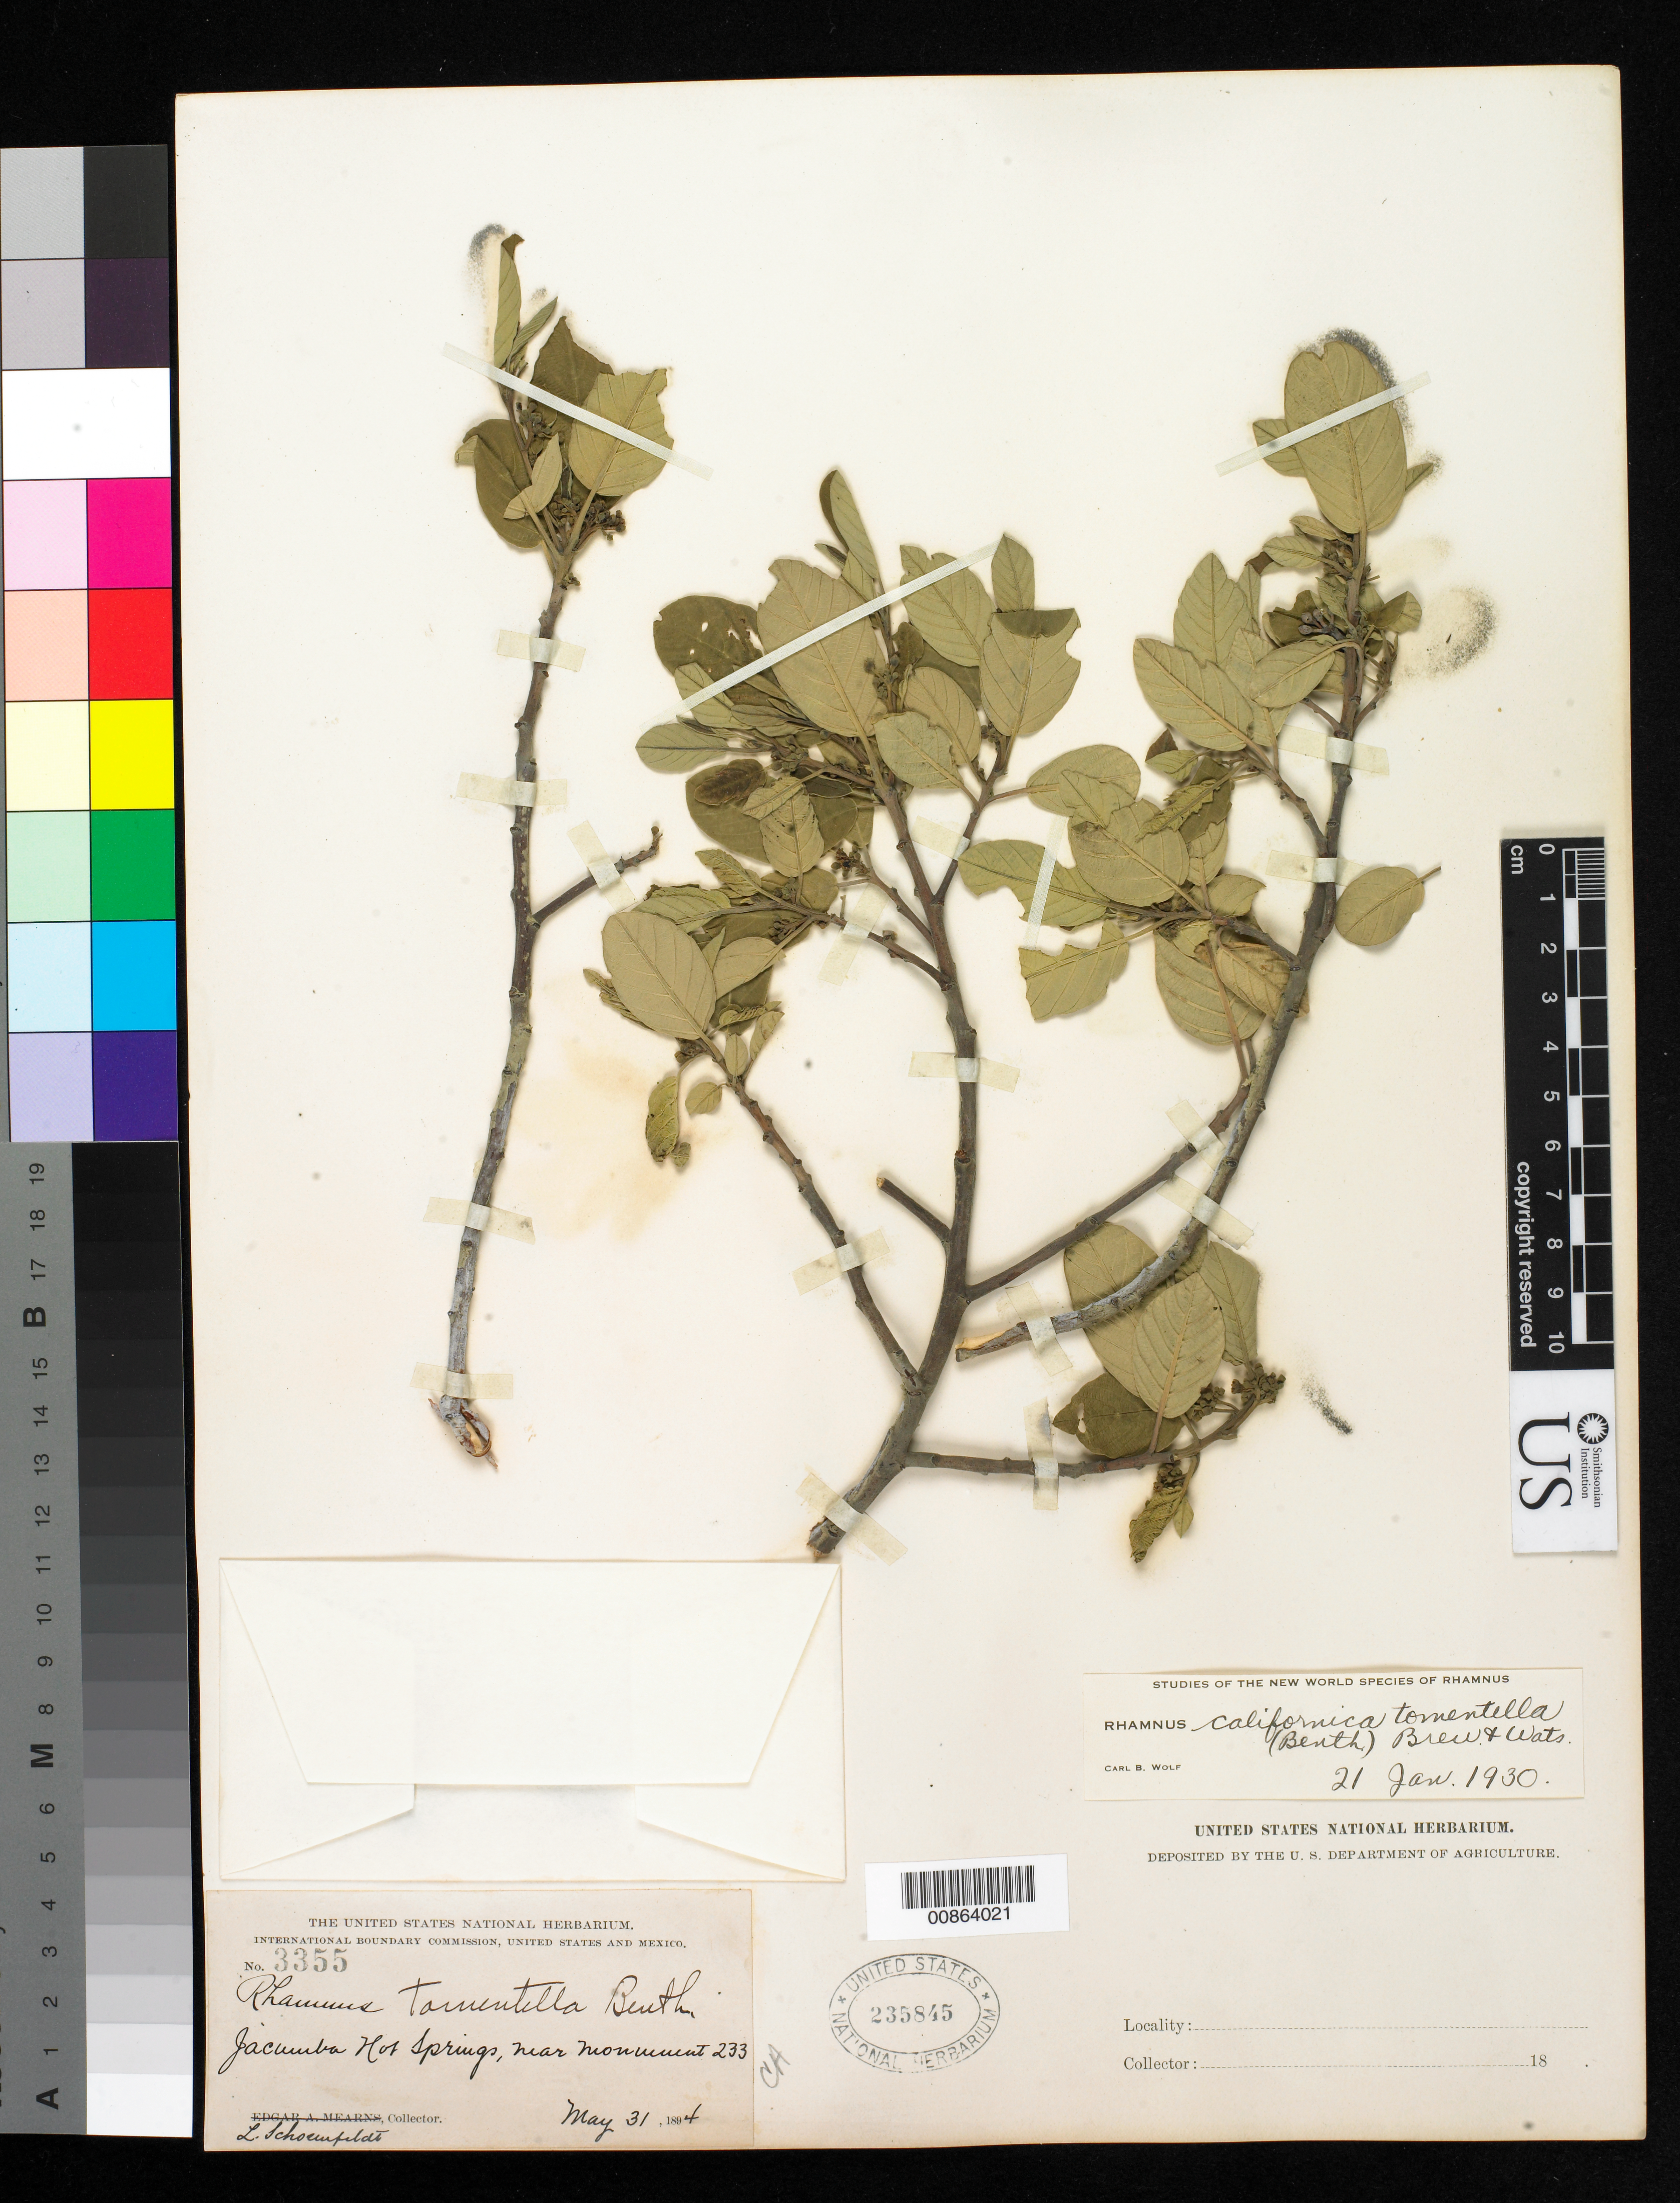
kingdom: Plantae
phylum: Tracheophyta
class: Magnoliopsida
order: Rosales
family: Rhamnaceae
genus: Frangula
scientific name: Frangula californica subsp. tomentella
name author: (Benth.) Kartesz & Gandhi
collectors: L. Schoenfeldt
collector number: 3355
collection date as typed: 31 May 1894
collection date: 1894-05-31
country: United States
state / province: California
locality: Jacumba Hot Springs, near monument 233.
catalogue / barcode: US 235845